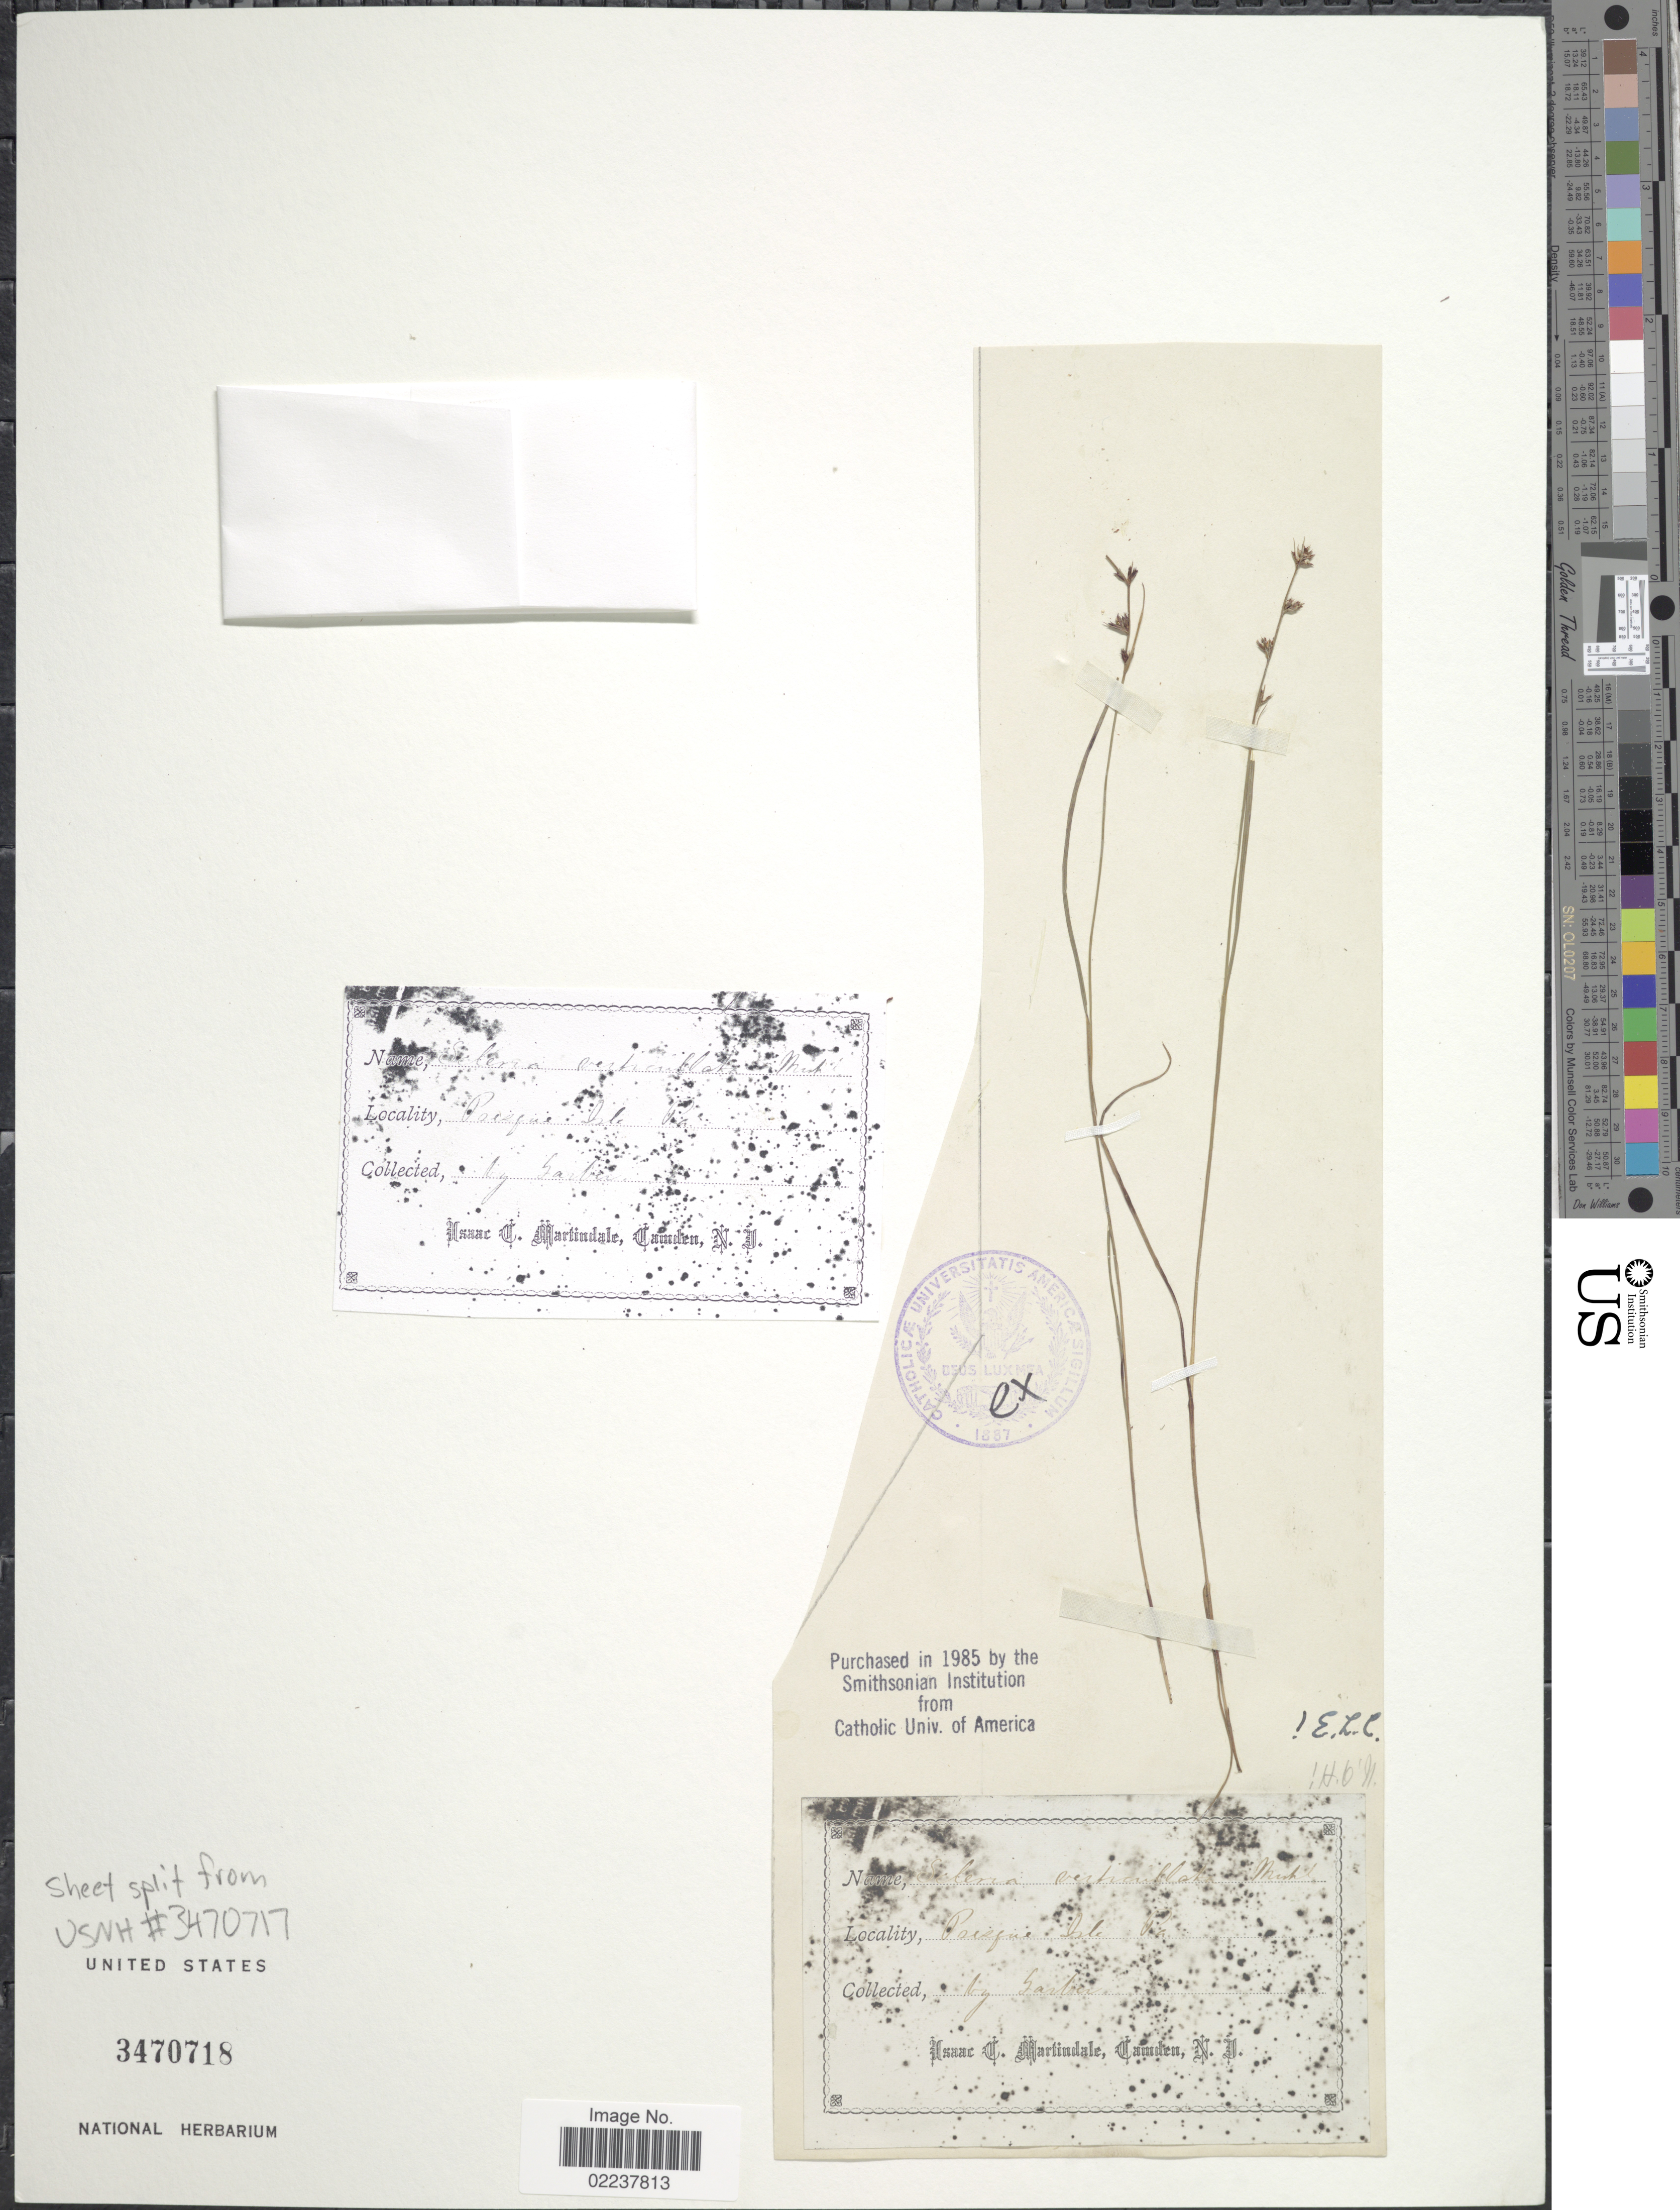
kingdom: Plantae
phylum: Tracheophyta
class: Liliopsida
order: Poales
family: Cyperaceae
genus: Scleria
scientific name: Scleria verticillata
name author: Muhl. ex Willd.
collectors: -- Garber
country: United States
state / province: Pennsylvania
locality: Presque Isle.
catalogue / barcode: US 3470718